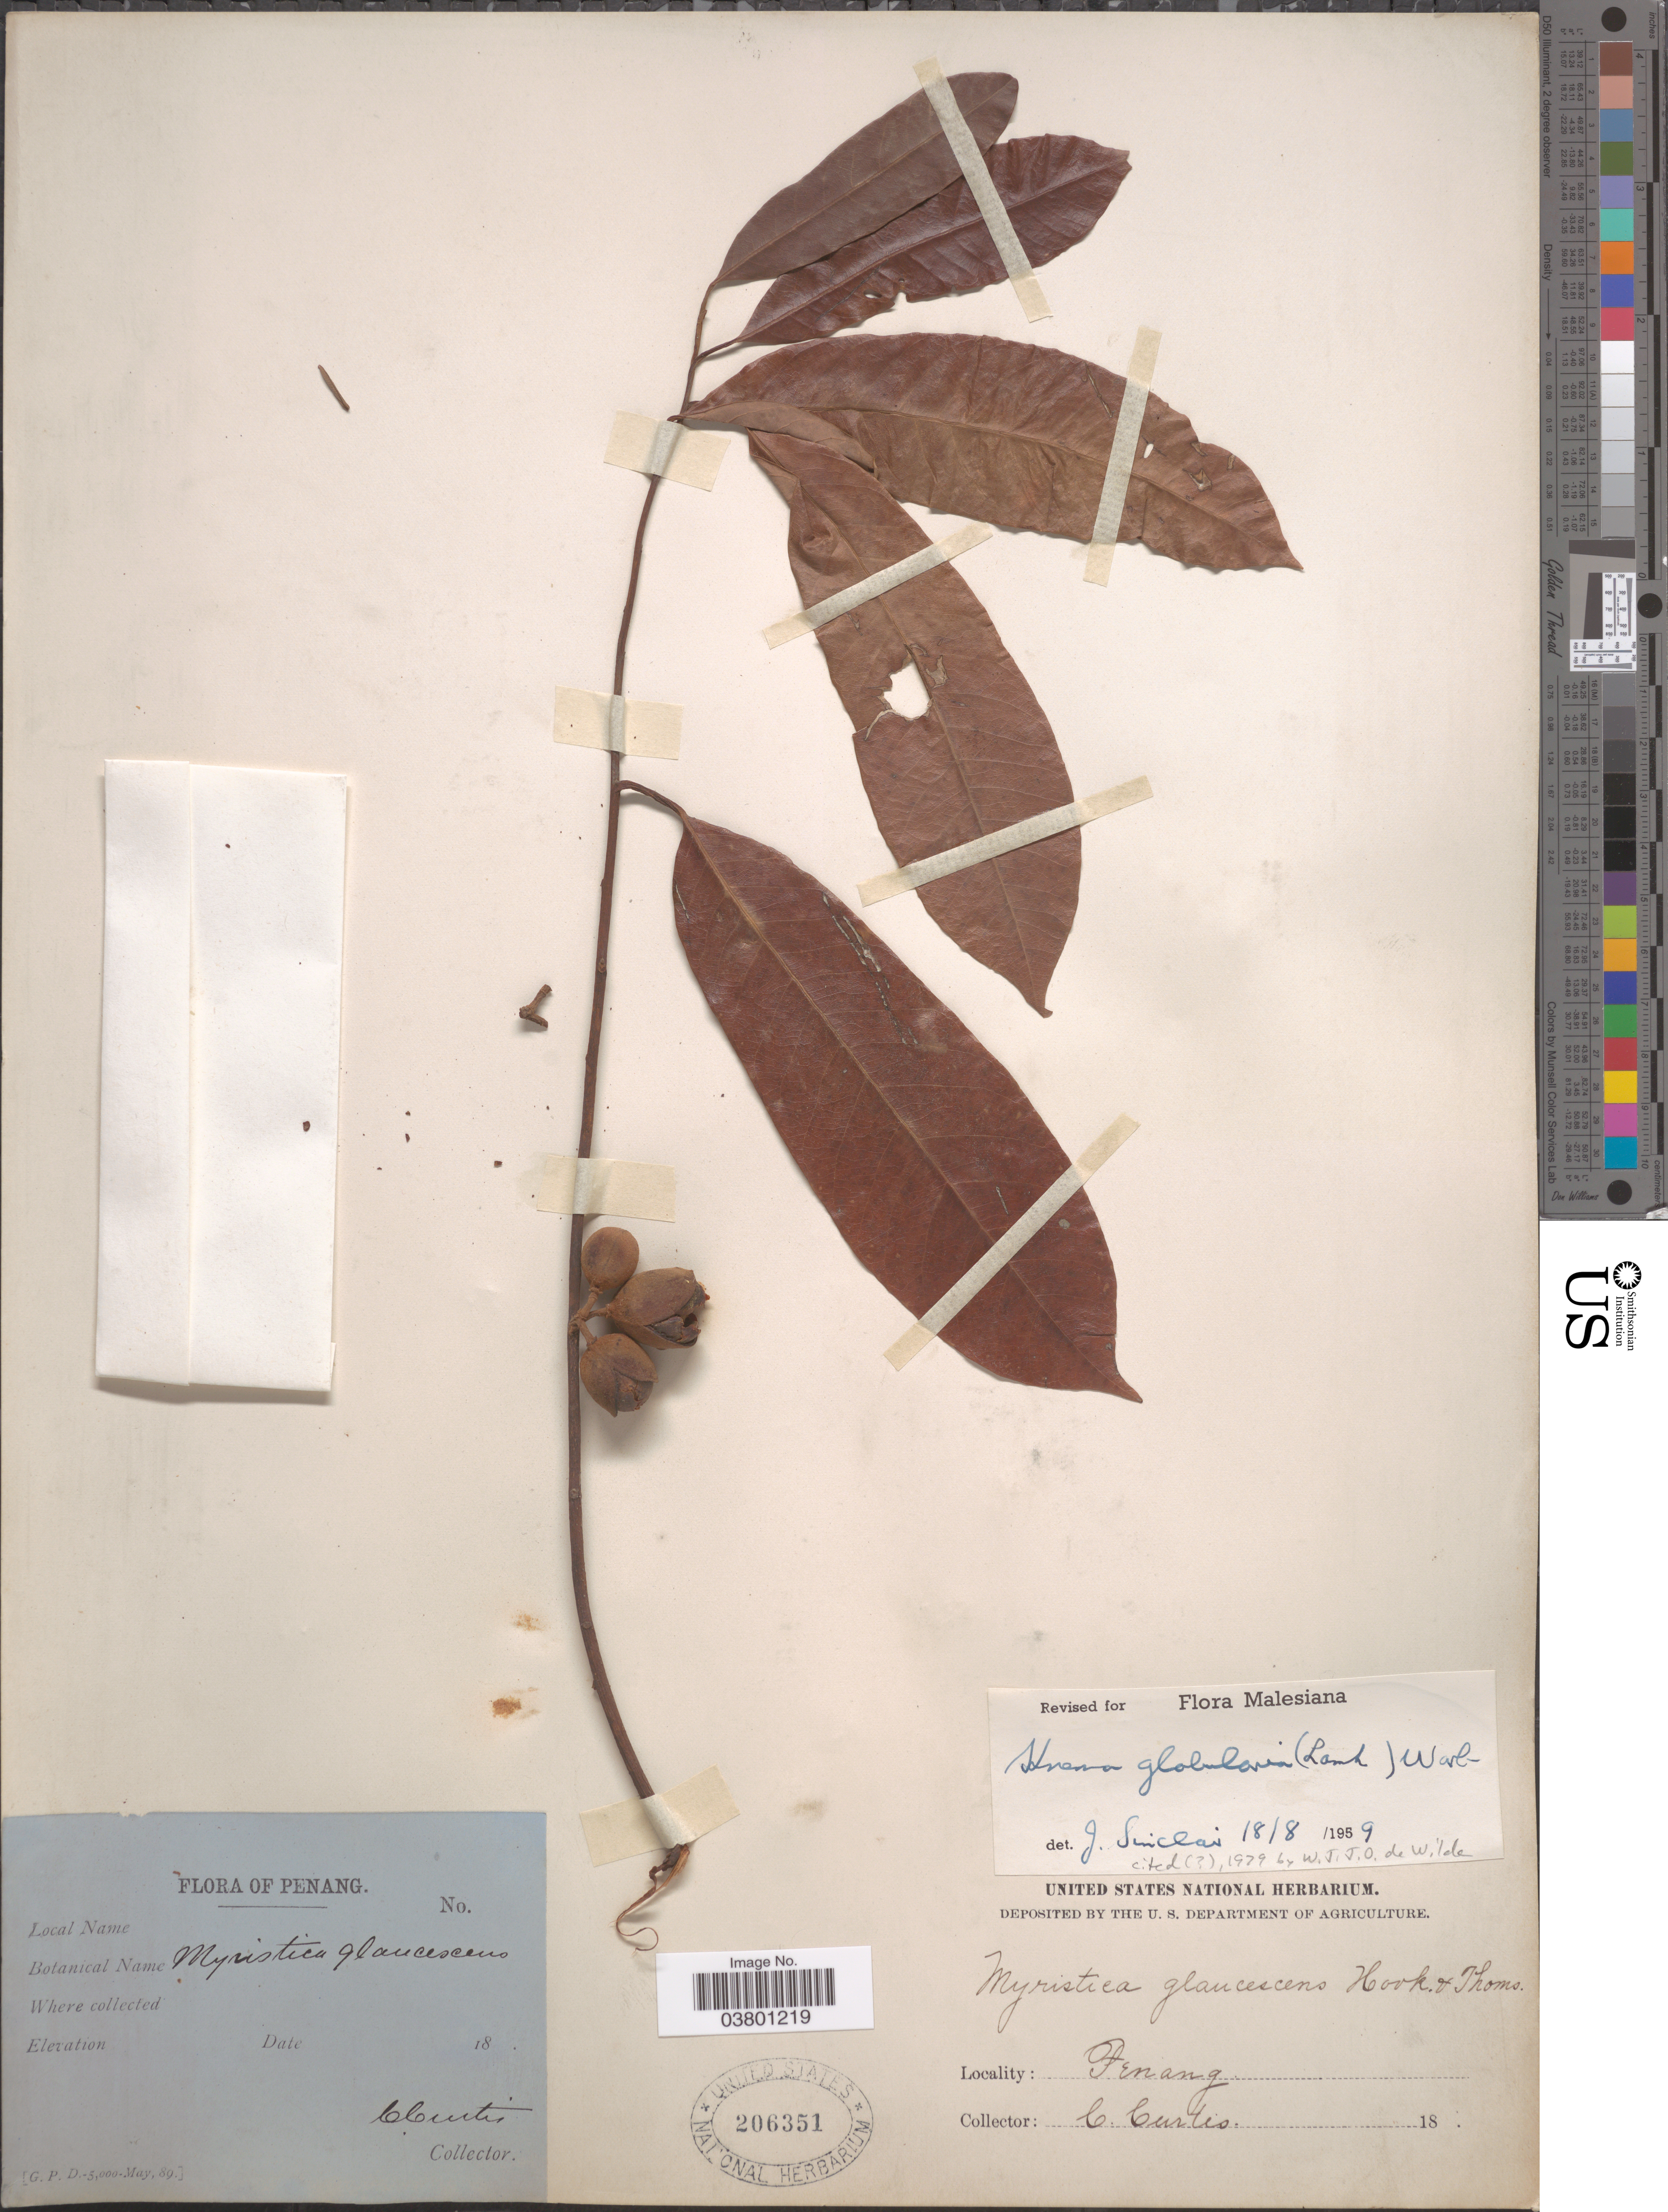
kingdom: Plantae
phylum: Tracheophyta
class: Magnoliopsida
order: Magnoliales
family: Myristicaceae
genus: Knema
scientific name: Knema globularia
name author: (Lam.) Warb.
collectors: C. Curtis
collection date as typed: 18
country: Malaysia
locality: Penang.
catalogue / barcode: US 206351